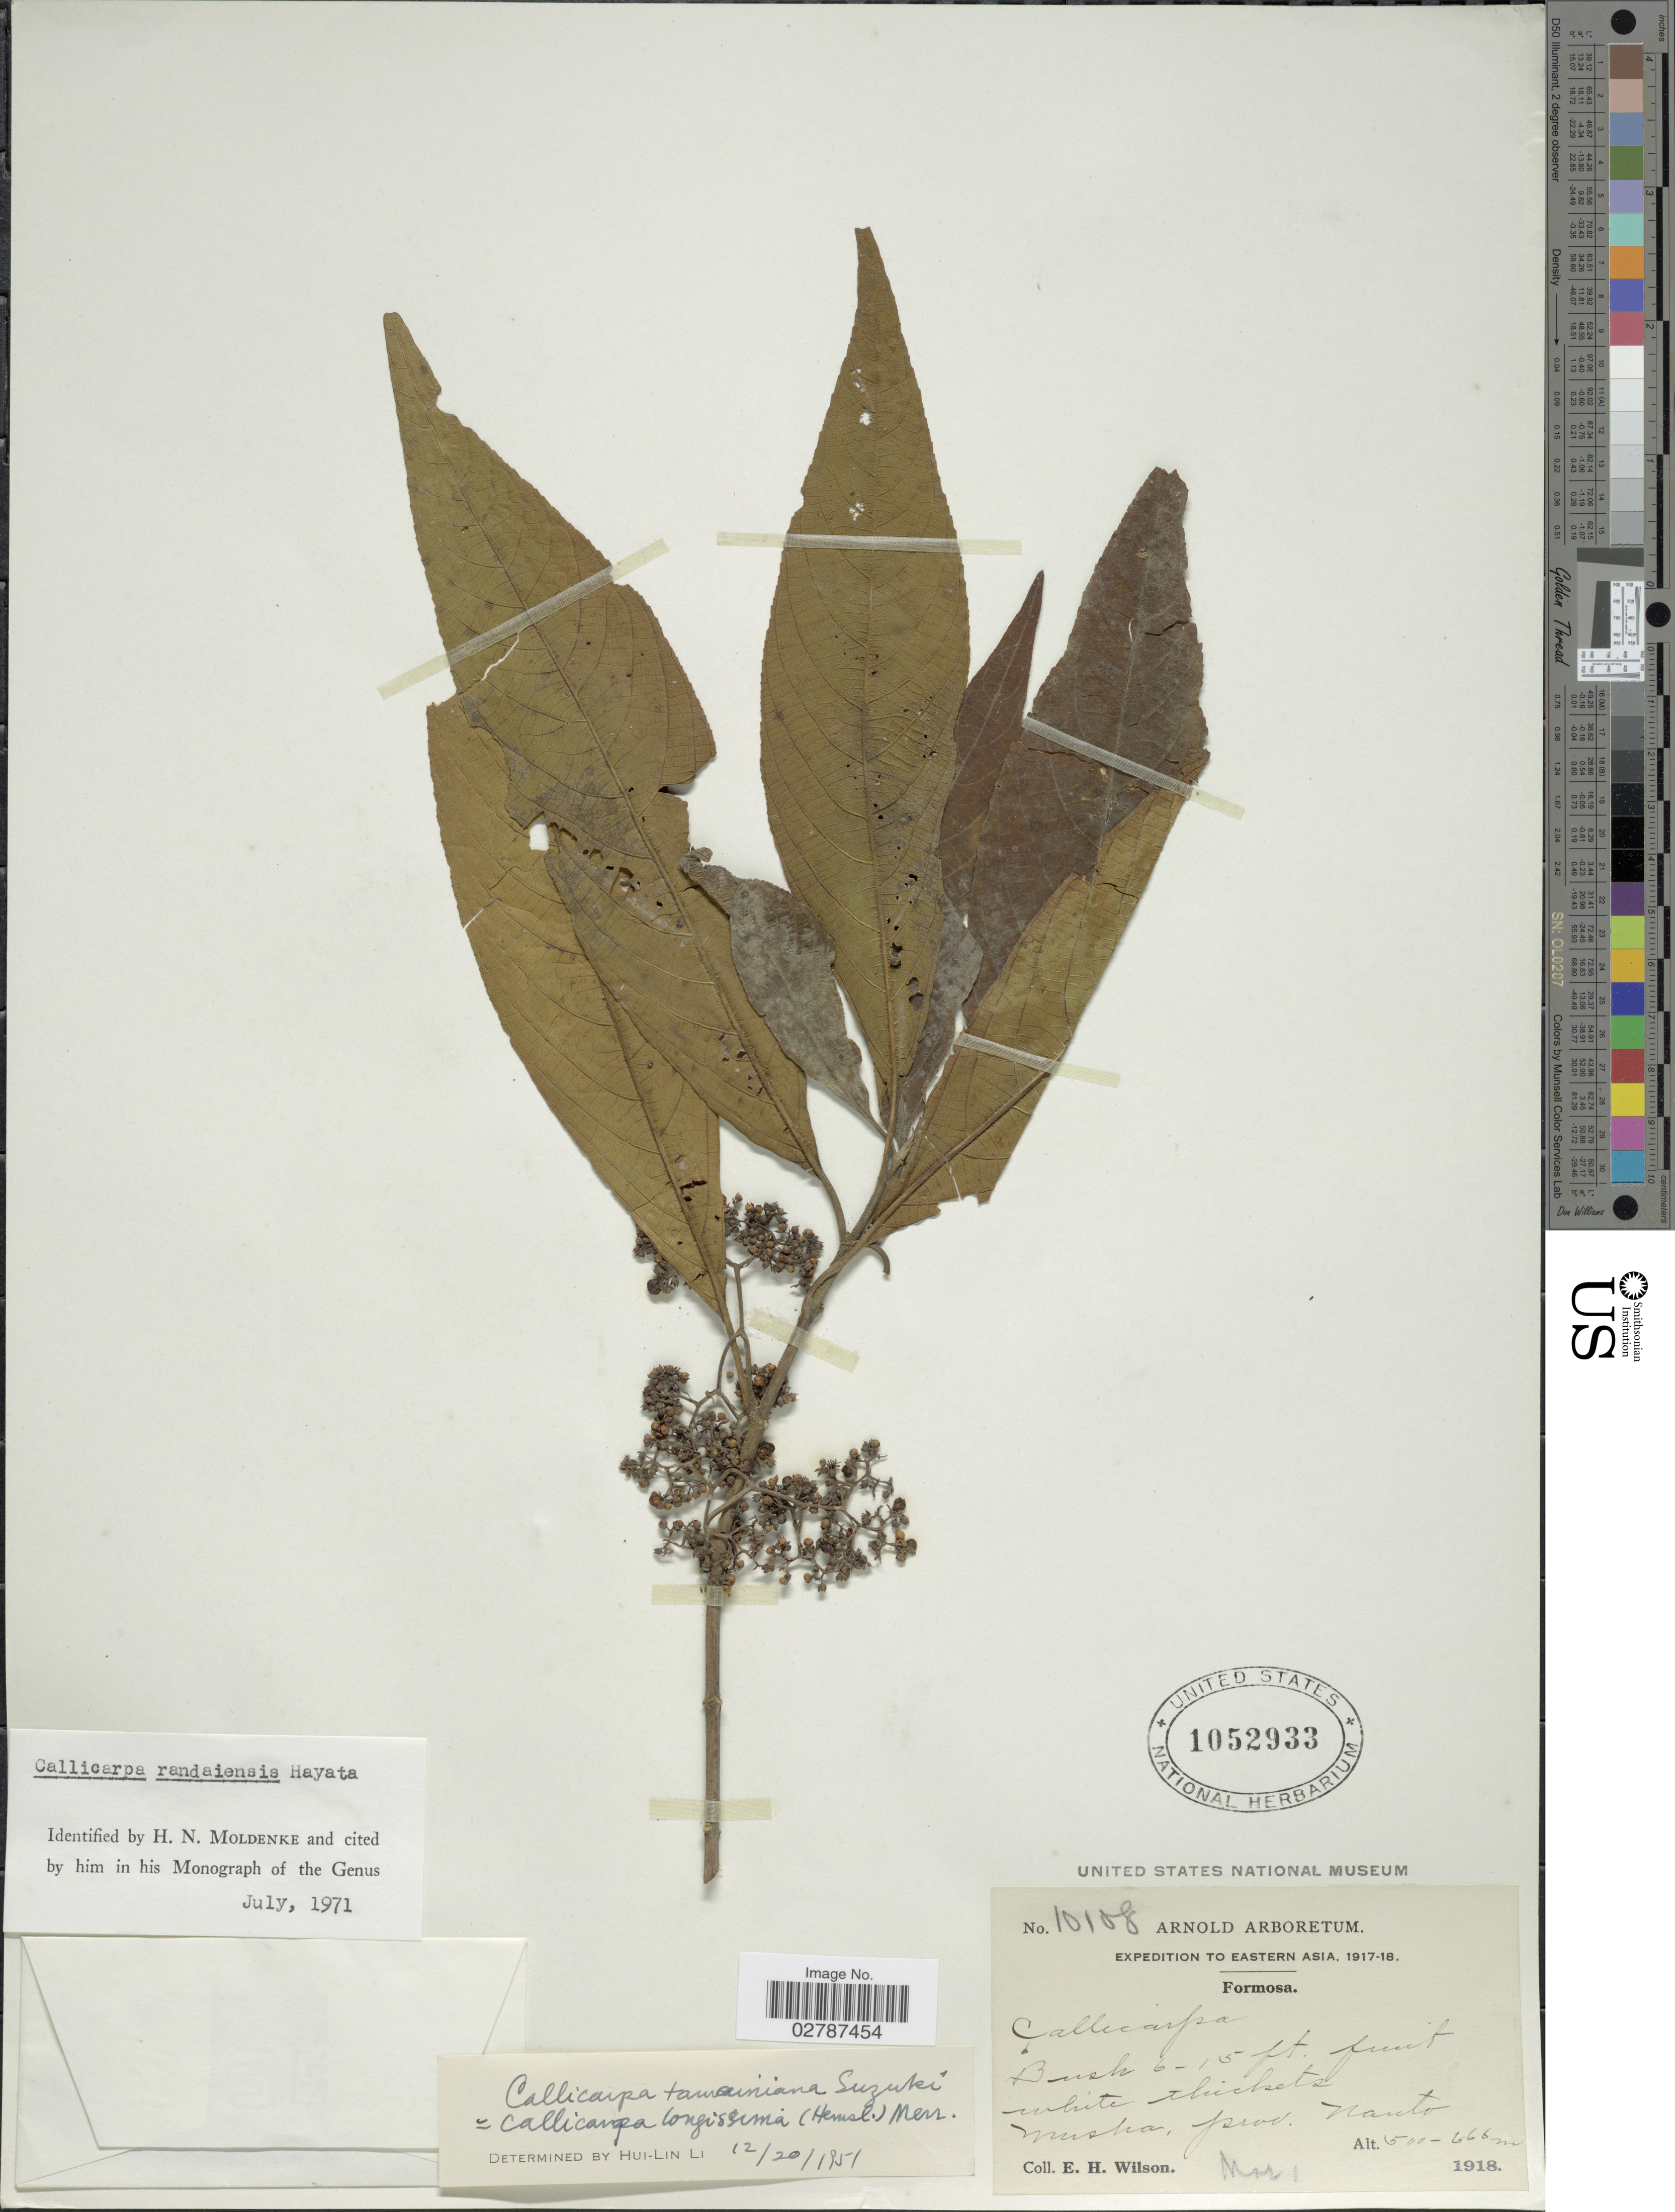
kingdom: Plantae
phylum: Tracheophyta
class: Magnoliopsida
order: Lamiales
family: Lamiaceae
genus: Callicarpa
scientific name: Callicarpa randaiensis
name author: Hayata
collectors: E. Wilson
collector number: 10108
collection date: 1918-03-01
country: Taiwan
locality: Eastern Asia. Formosa. Musha, prov. Nanto.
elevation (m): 500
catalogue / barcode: US 1052933